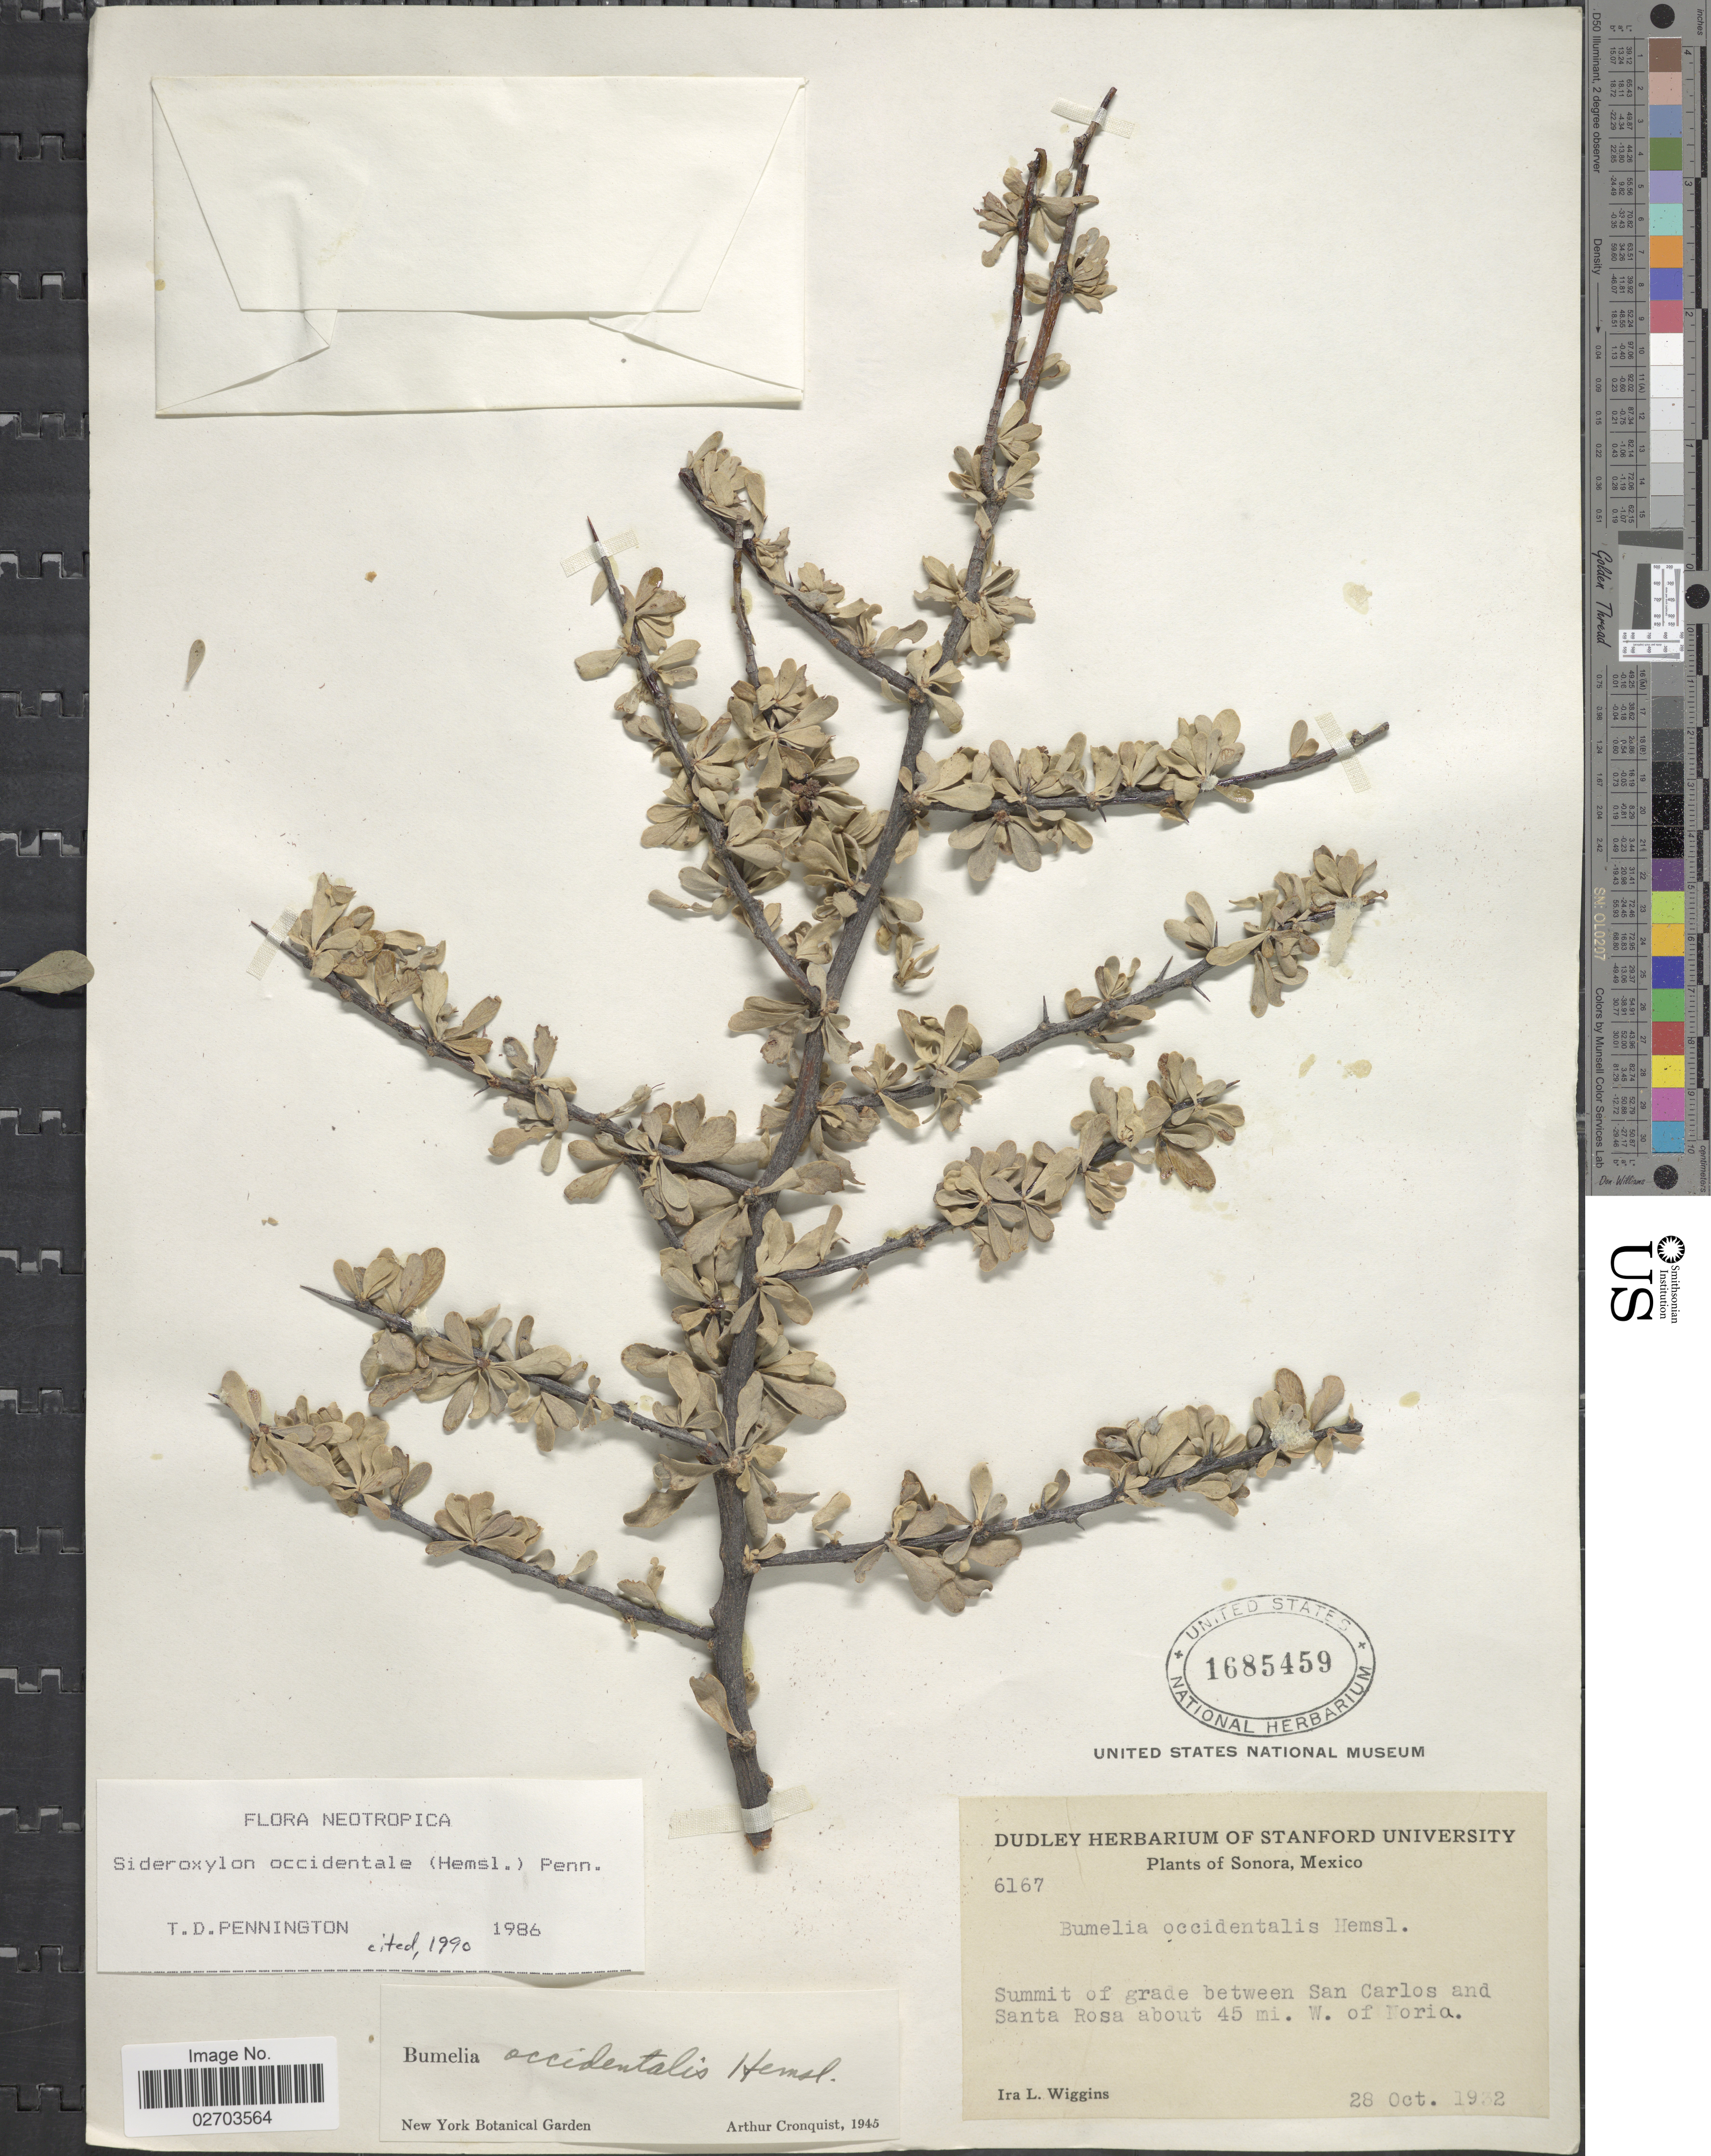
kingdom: Plantae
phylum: Tracheophyta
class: Magnoliopsida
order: Ericales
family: Sapotaceae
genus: Sideroxylon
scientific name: Sideroxylon occidentale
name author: (Hemsl.) T.D. Penn.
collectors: I. L. Wiggins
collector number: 6167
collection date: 1932-10-28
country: Mexico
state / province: Sonora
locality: Summit of grade between San Carlos and Santa Rosa about 45 mi. W of Noria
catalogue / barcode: US 1685459